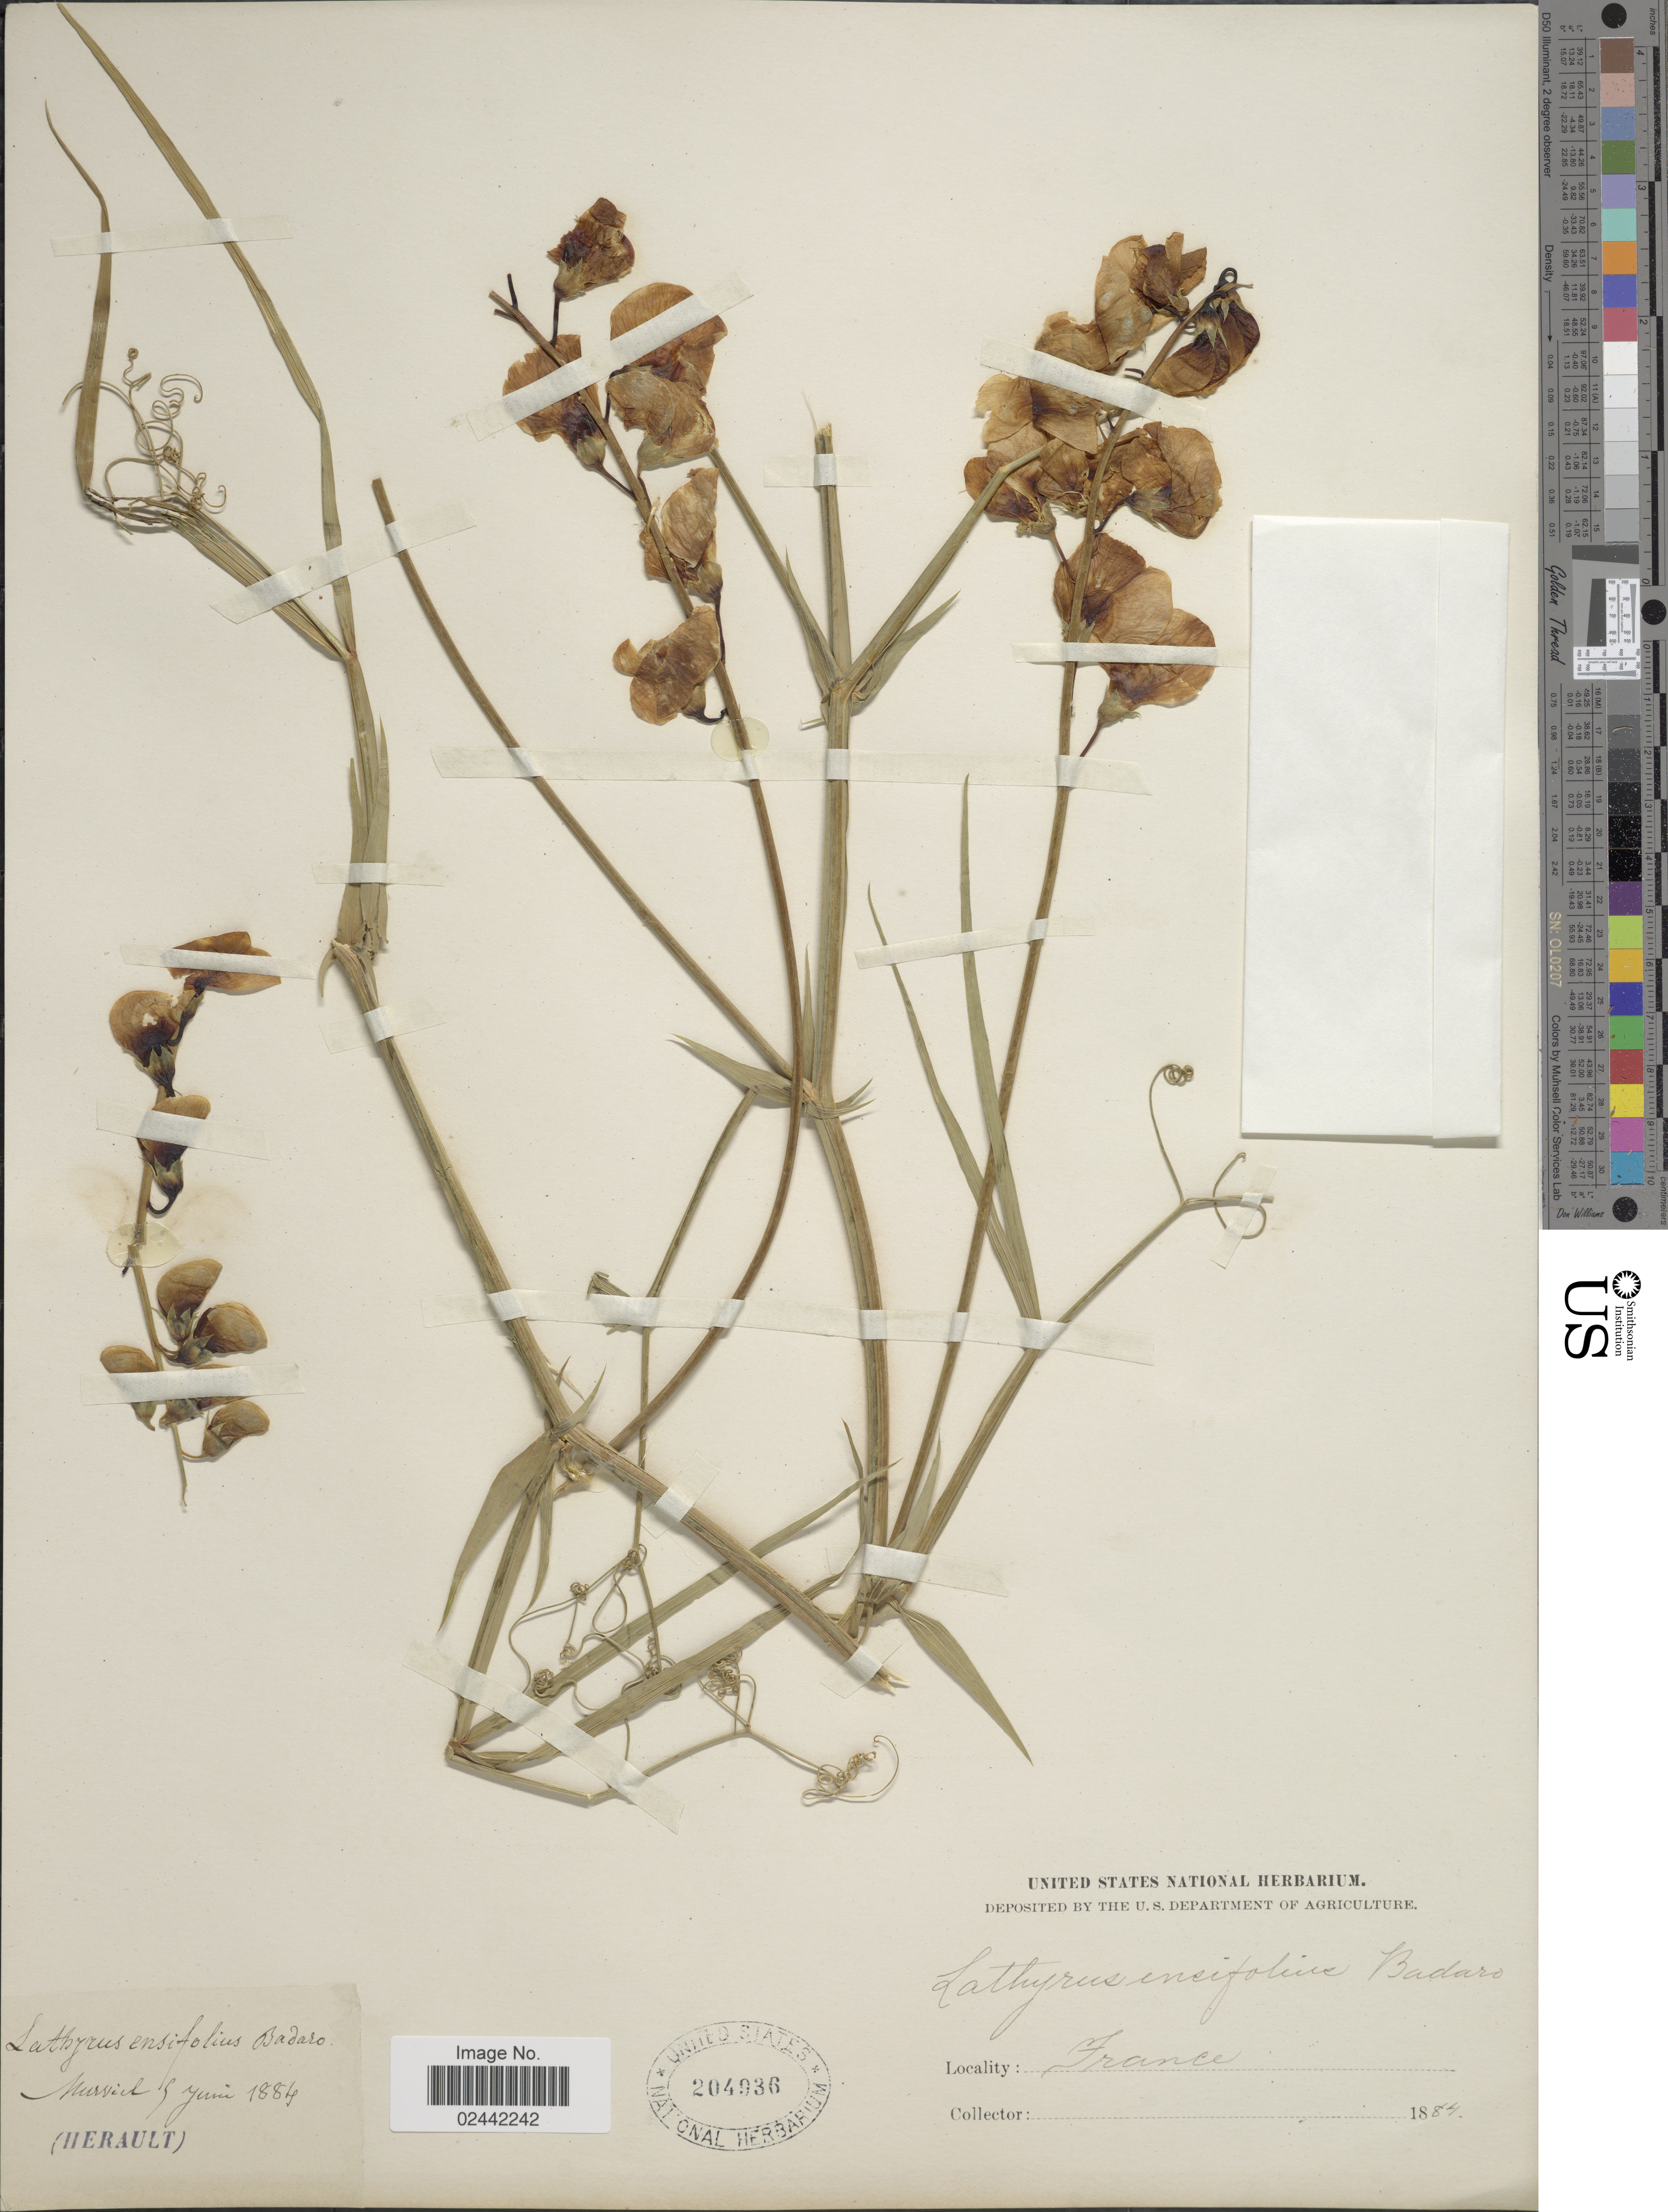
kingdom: Plantae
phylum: Tracheophyta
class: Magnoliopsida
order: Fabales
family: Fabaceae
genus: Lathyrus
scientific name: Lathyrus ensifolius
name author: (Lapeyr.) Gay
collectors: ex herb. United States National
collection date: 1884-06-05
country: France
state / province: Occitanie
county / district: Hérault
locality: France, Murviel. (Herault)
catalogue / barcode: US 204936